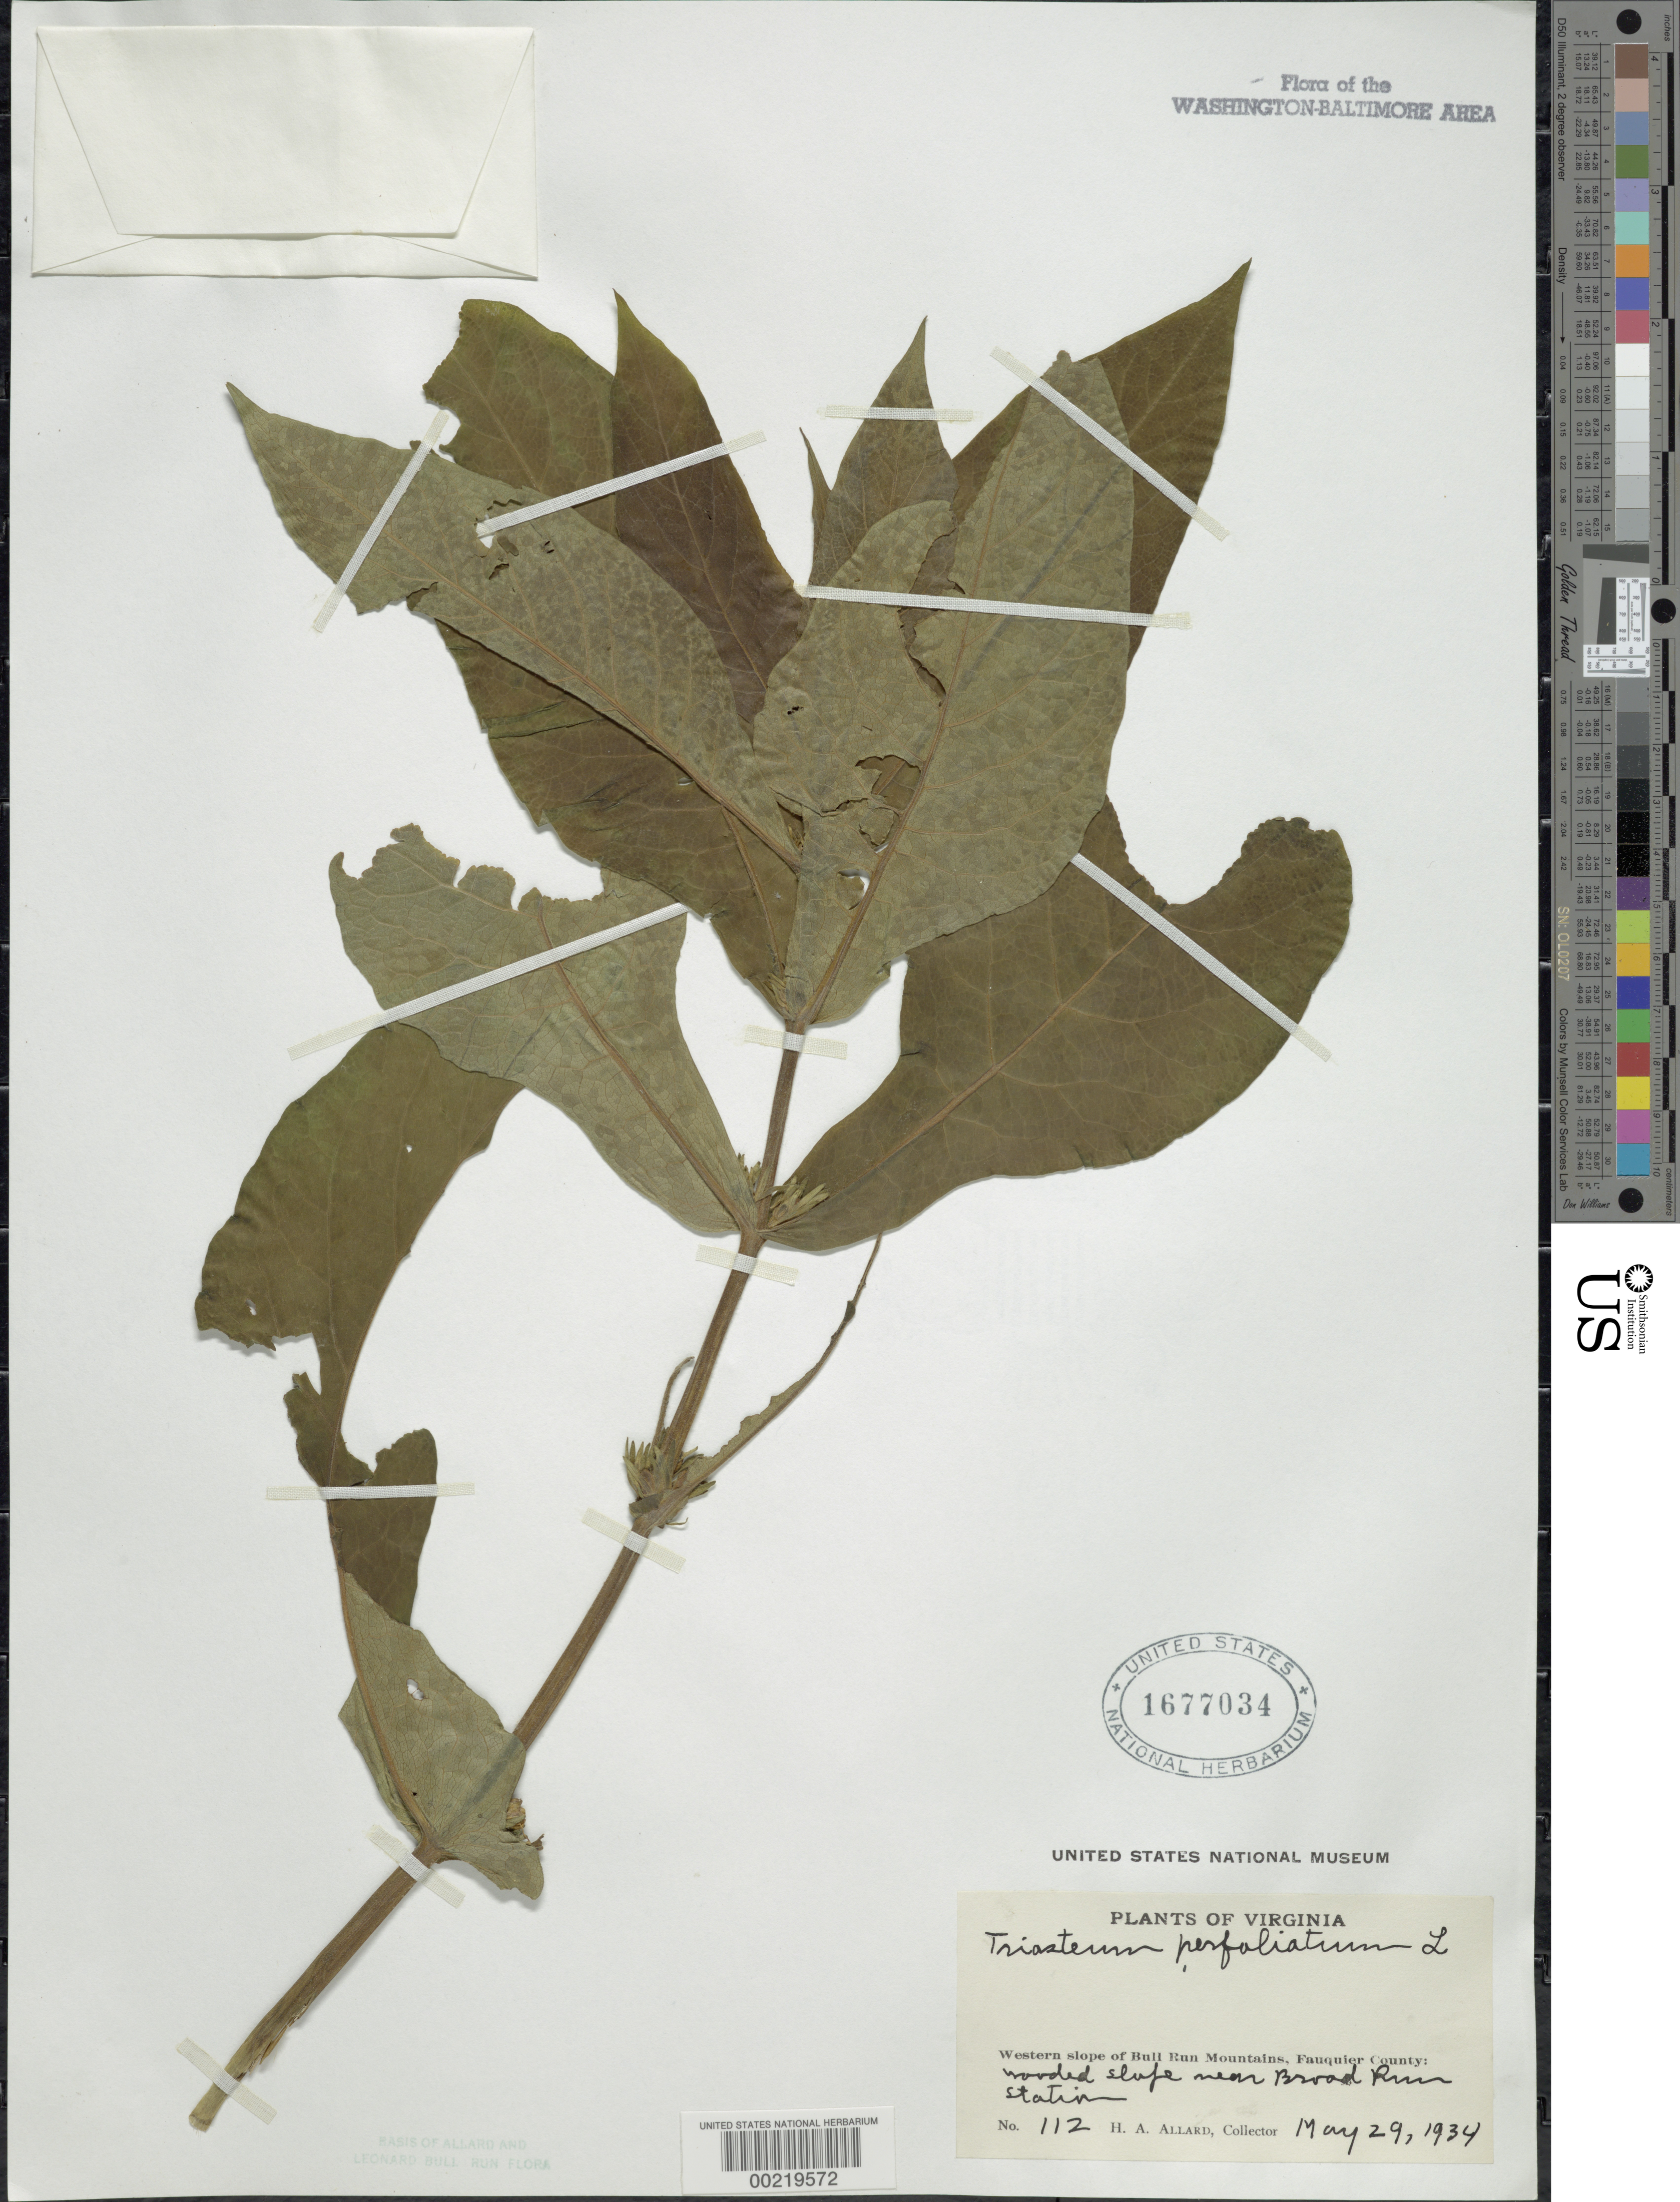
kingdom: Plantae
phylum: Tracheophyta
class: Magnoliopsida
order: Dipsacales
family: Caprifoliaceae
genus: Triosteum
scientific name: Triosteum perfoliatum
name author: L.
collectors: H. A. Allard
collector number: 112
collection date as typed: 29 May 1934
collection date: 1934-05-29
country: United States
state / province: Virginia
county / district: Fauquier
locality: Near Broad Run Station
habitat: Wooded slope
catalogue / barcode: US 1677034